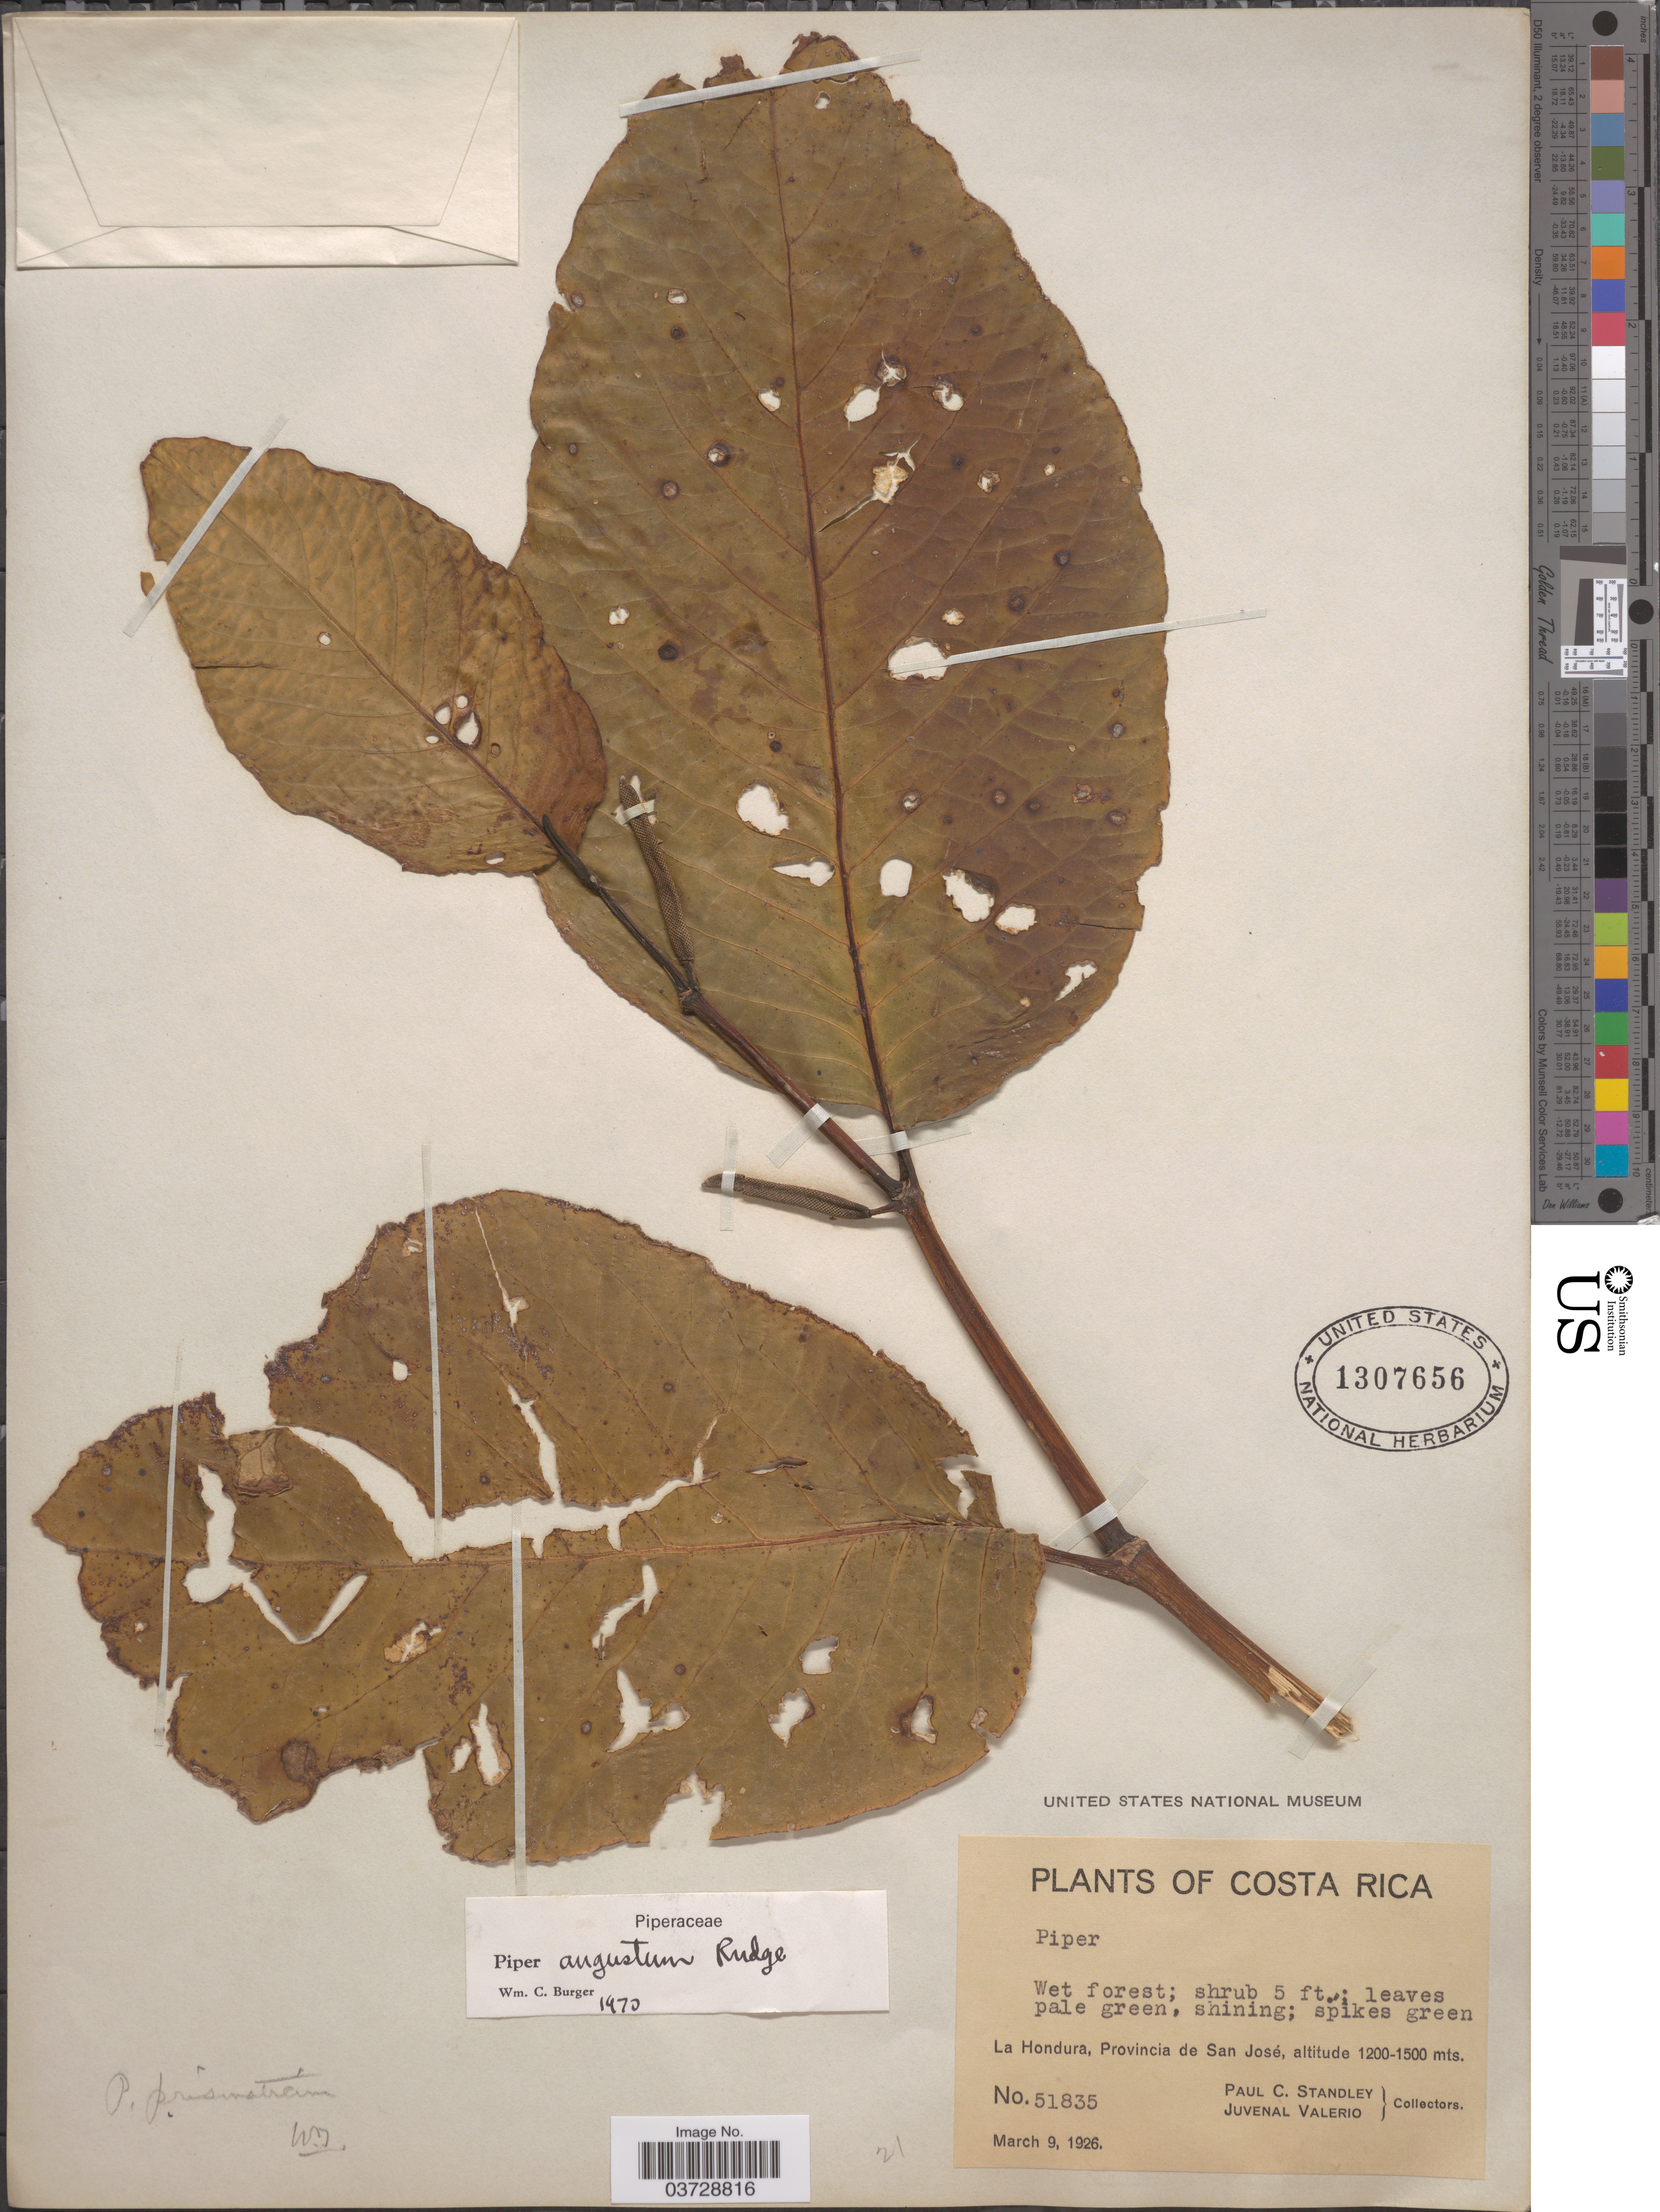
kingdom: Plantae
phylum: Tracheophyta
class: Magnoliopsida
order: Piperales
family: Piperaceae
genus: Piper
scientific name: Piper augustum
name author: Rudge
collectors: P. C. Standley & J. Valerio R.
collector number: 51835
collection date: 1926-03-09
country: Costa Rica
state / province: San José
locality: La Hondura.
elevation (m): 1200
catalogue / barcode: US 1307656